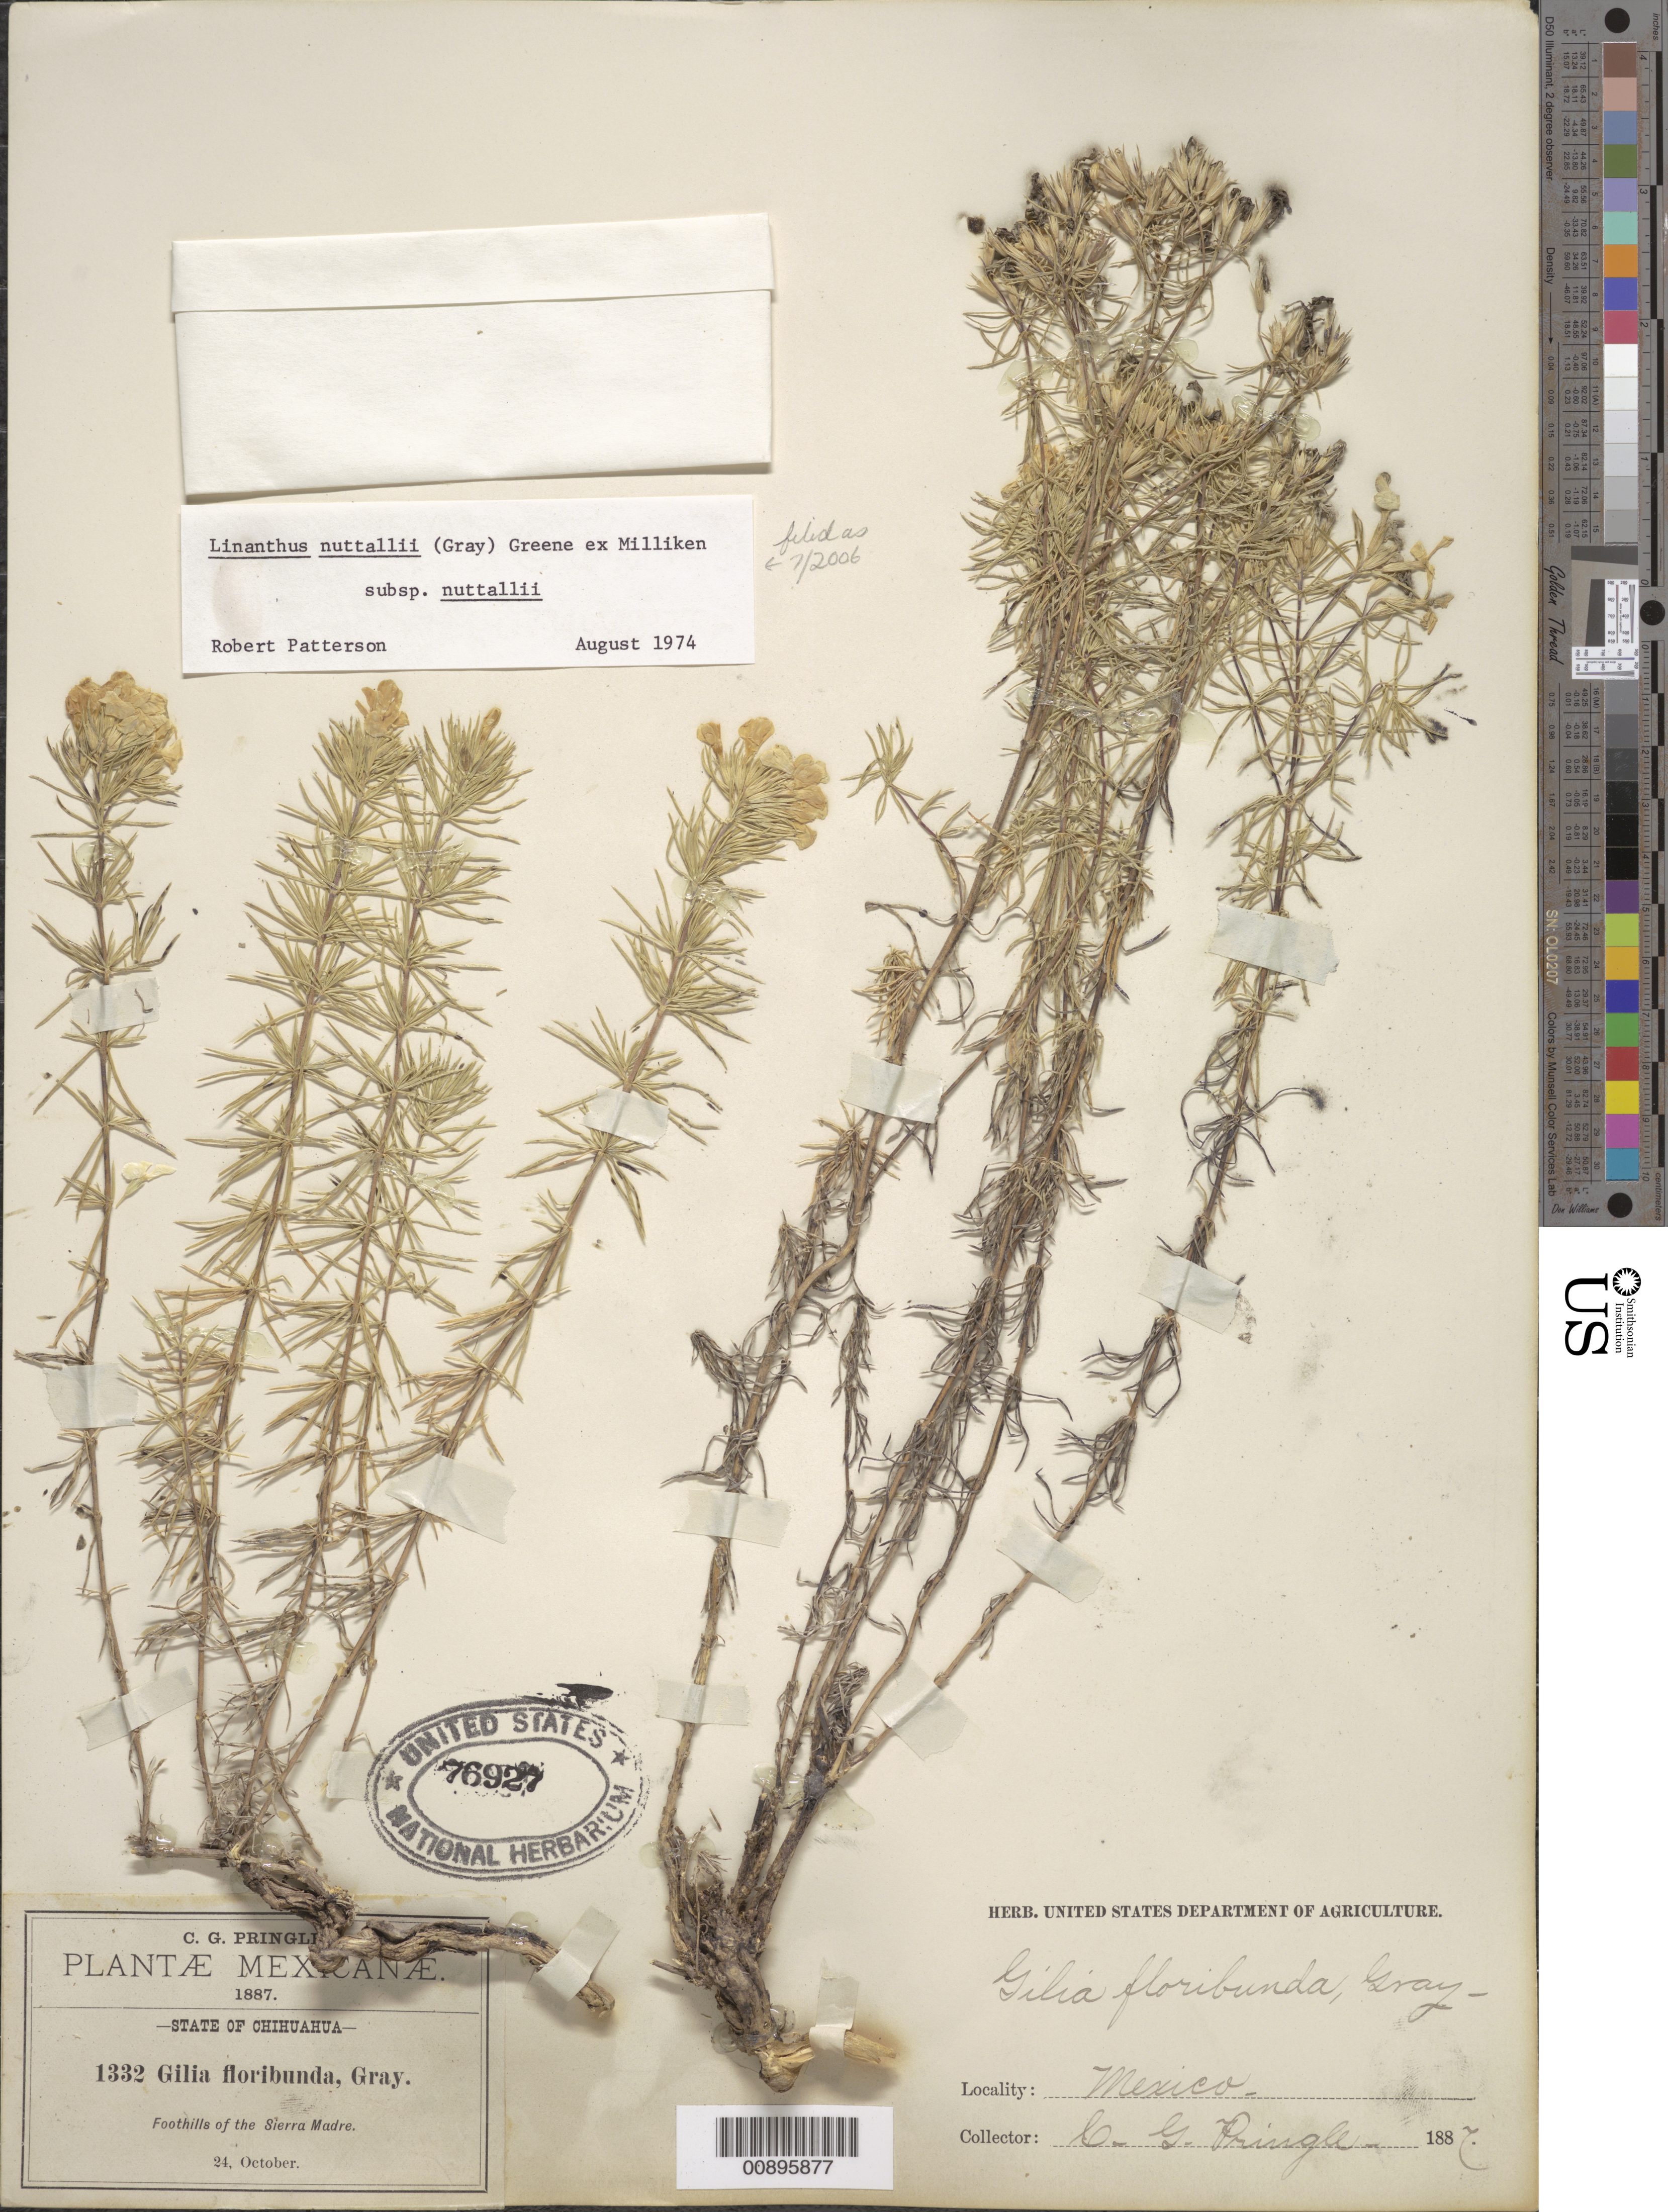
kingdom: Plantae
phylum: Tracheophyta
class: Magnoliopsida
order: Ericales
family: Polemoniaceae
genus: Leptosiphon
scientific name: Leptosiphon nuttallii subsp. nuttallii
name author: (A. Gray) J.M. Porter & L.A. Johnson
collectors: C. G. Pringle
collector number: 1332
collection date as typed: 24 Oct 1887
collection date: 1887-10-24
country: Mexico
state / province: Chihuahua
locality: Foothills of the Sierra Madre, Chihuahua.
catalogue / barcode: US 76927